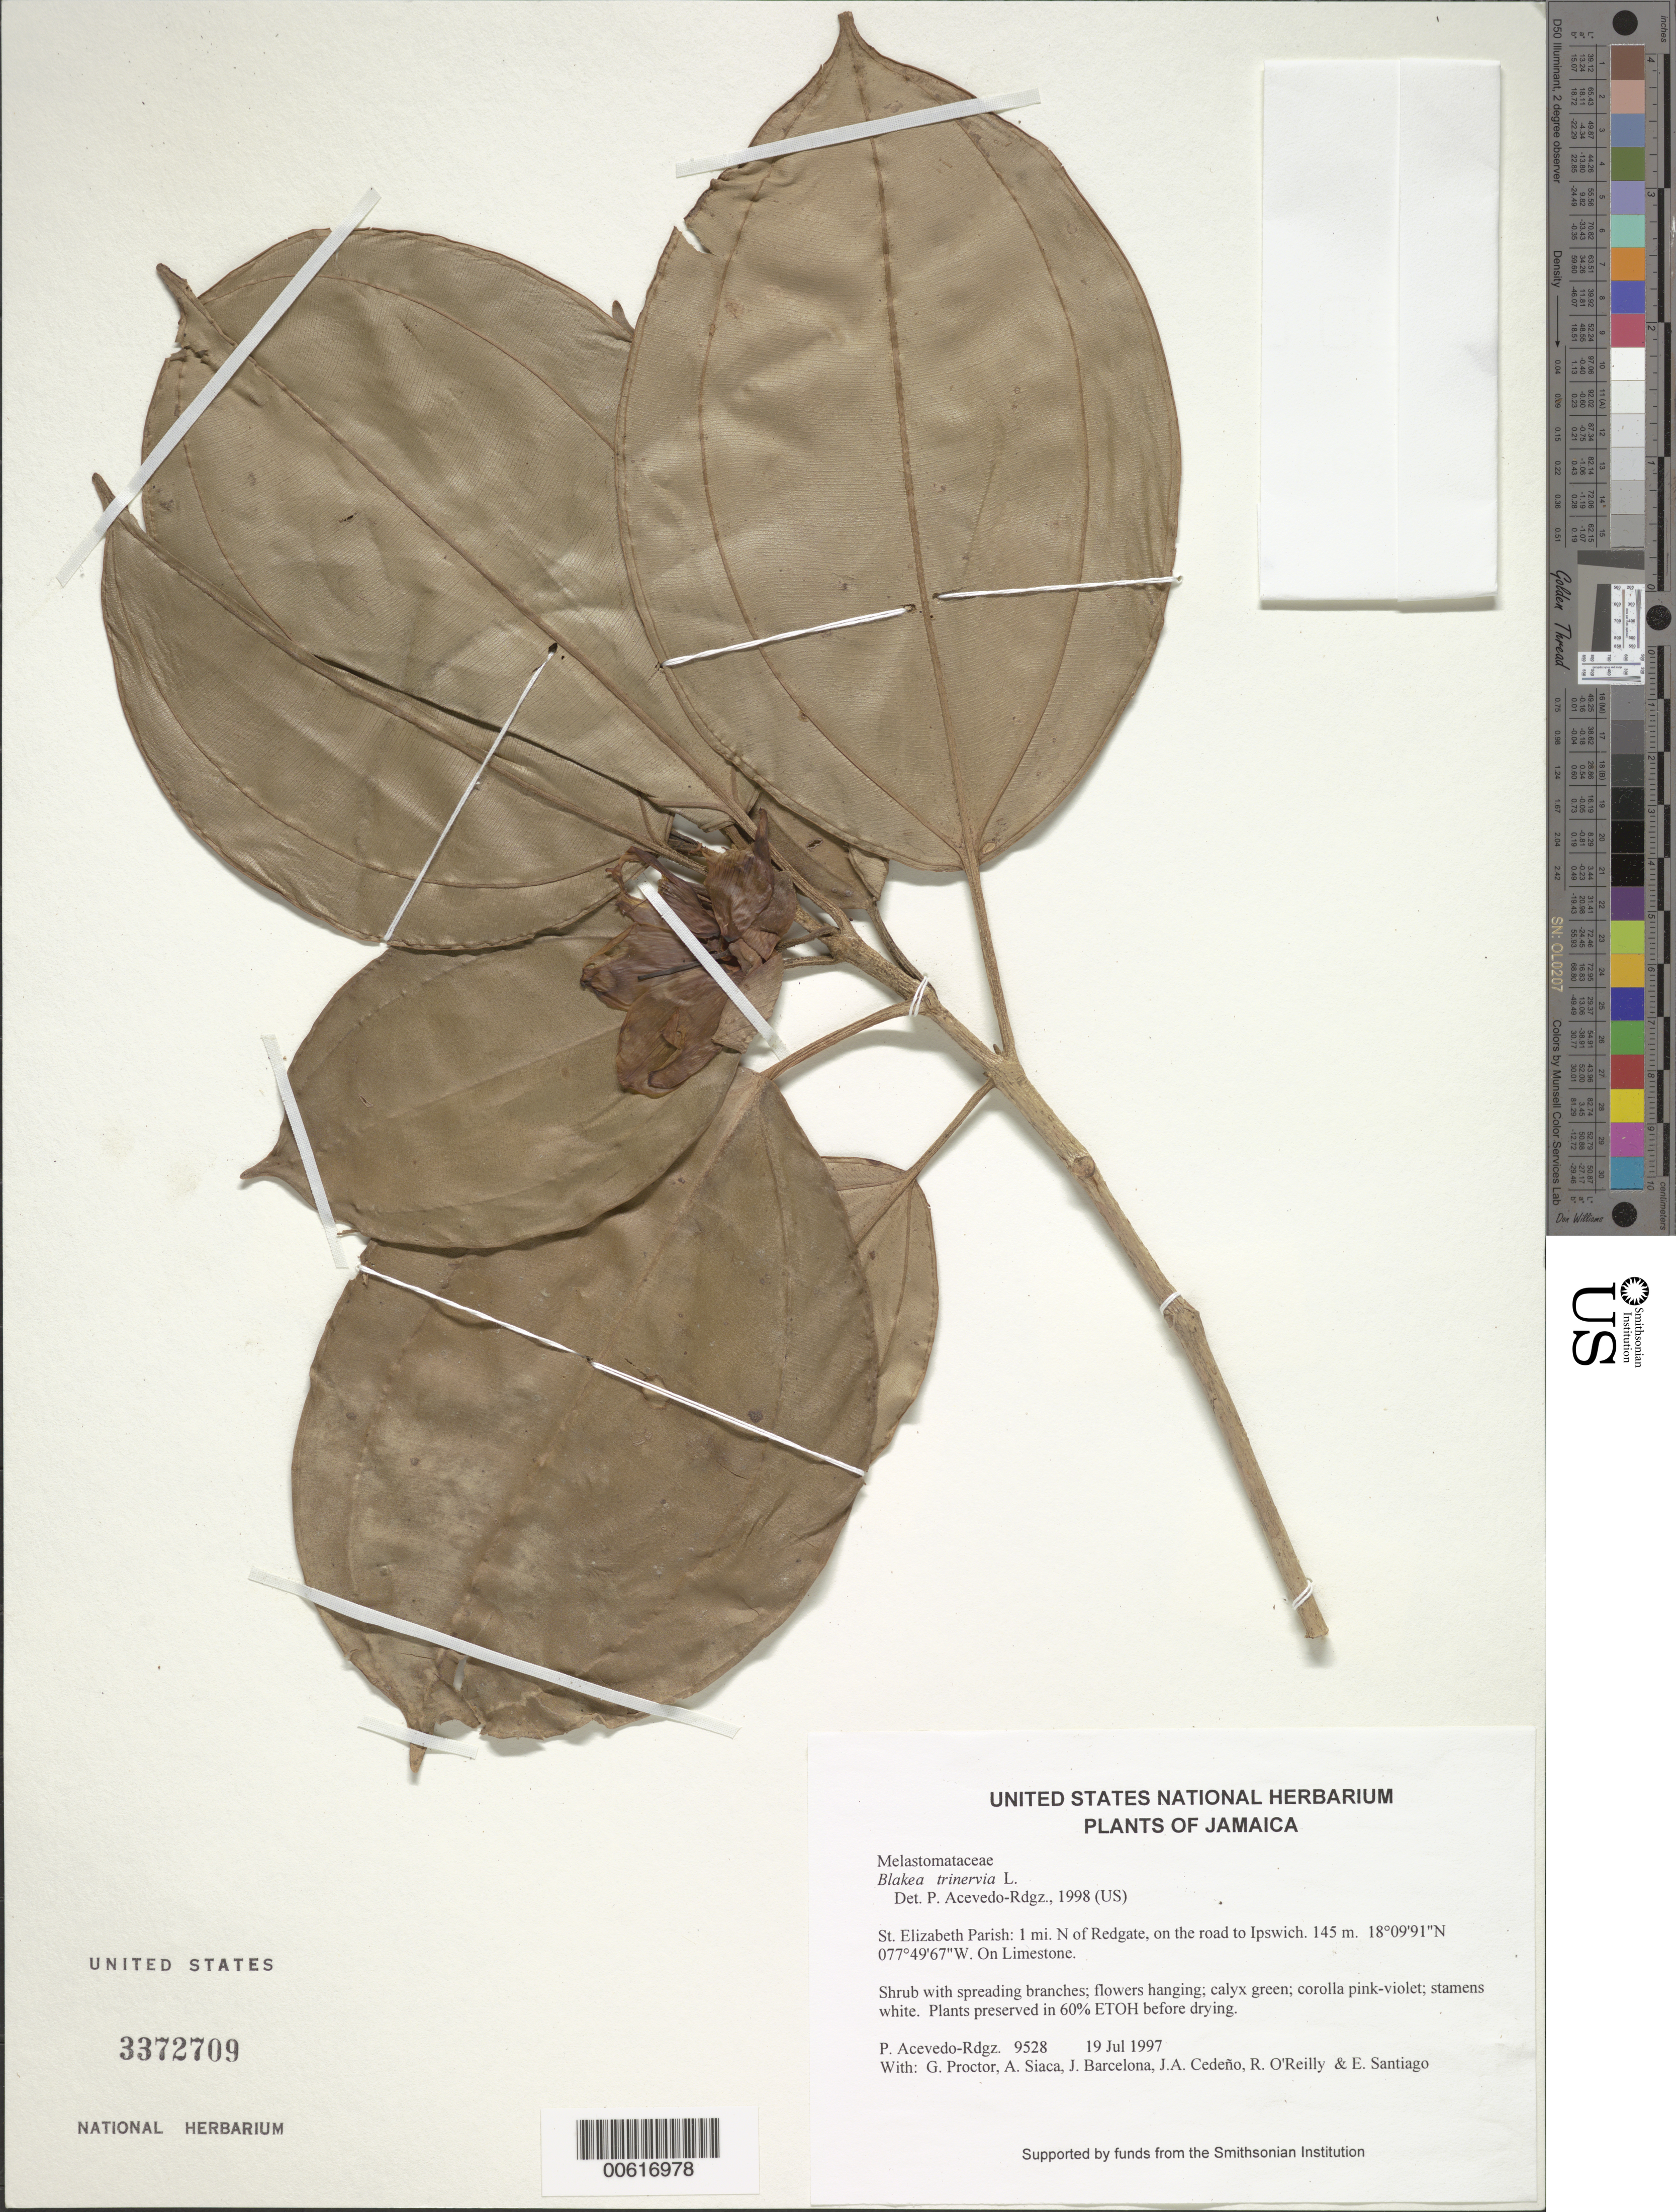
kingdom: Plantae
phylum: Tracheophyta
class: Magnoliopsida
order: Myrtales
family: Melastomataceae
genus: Blakea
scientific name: Blakea trinervia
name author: L.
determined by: Acevedo-Rodríguez, P., (BOT), Smithsonian Institution - National Museum of Natural History (UNITED STATES)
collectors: P. Acevedo-Rodr., G. R. Proctor, A. Siaca, J. Barcelona, J. A. Cedeño M. & R. O'Reilly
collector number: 9528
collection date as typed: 19 Jul 1997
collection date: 1997-07-19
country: Jamaica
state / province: Saint Elizabeth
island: Jamaica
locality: St. Elizabeth Parish: 1 mi. N of Redgate, on the road to Ipswich.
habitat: On Limestone.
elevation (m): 145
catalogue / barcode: US 3372709